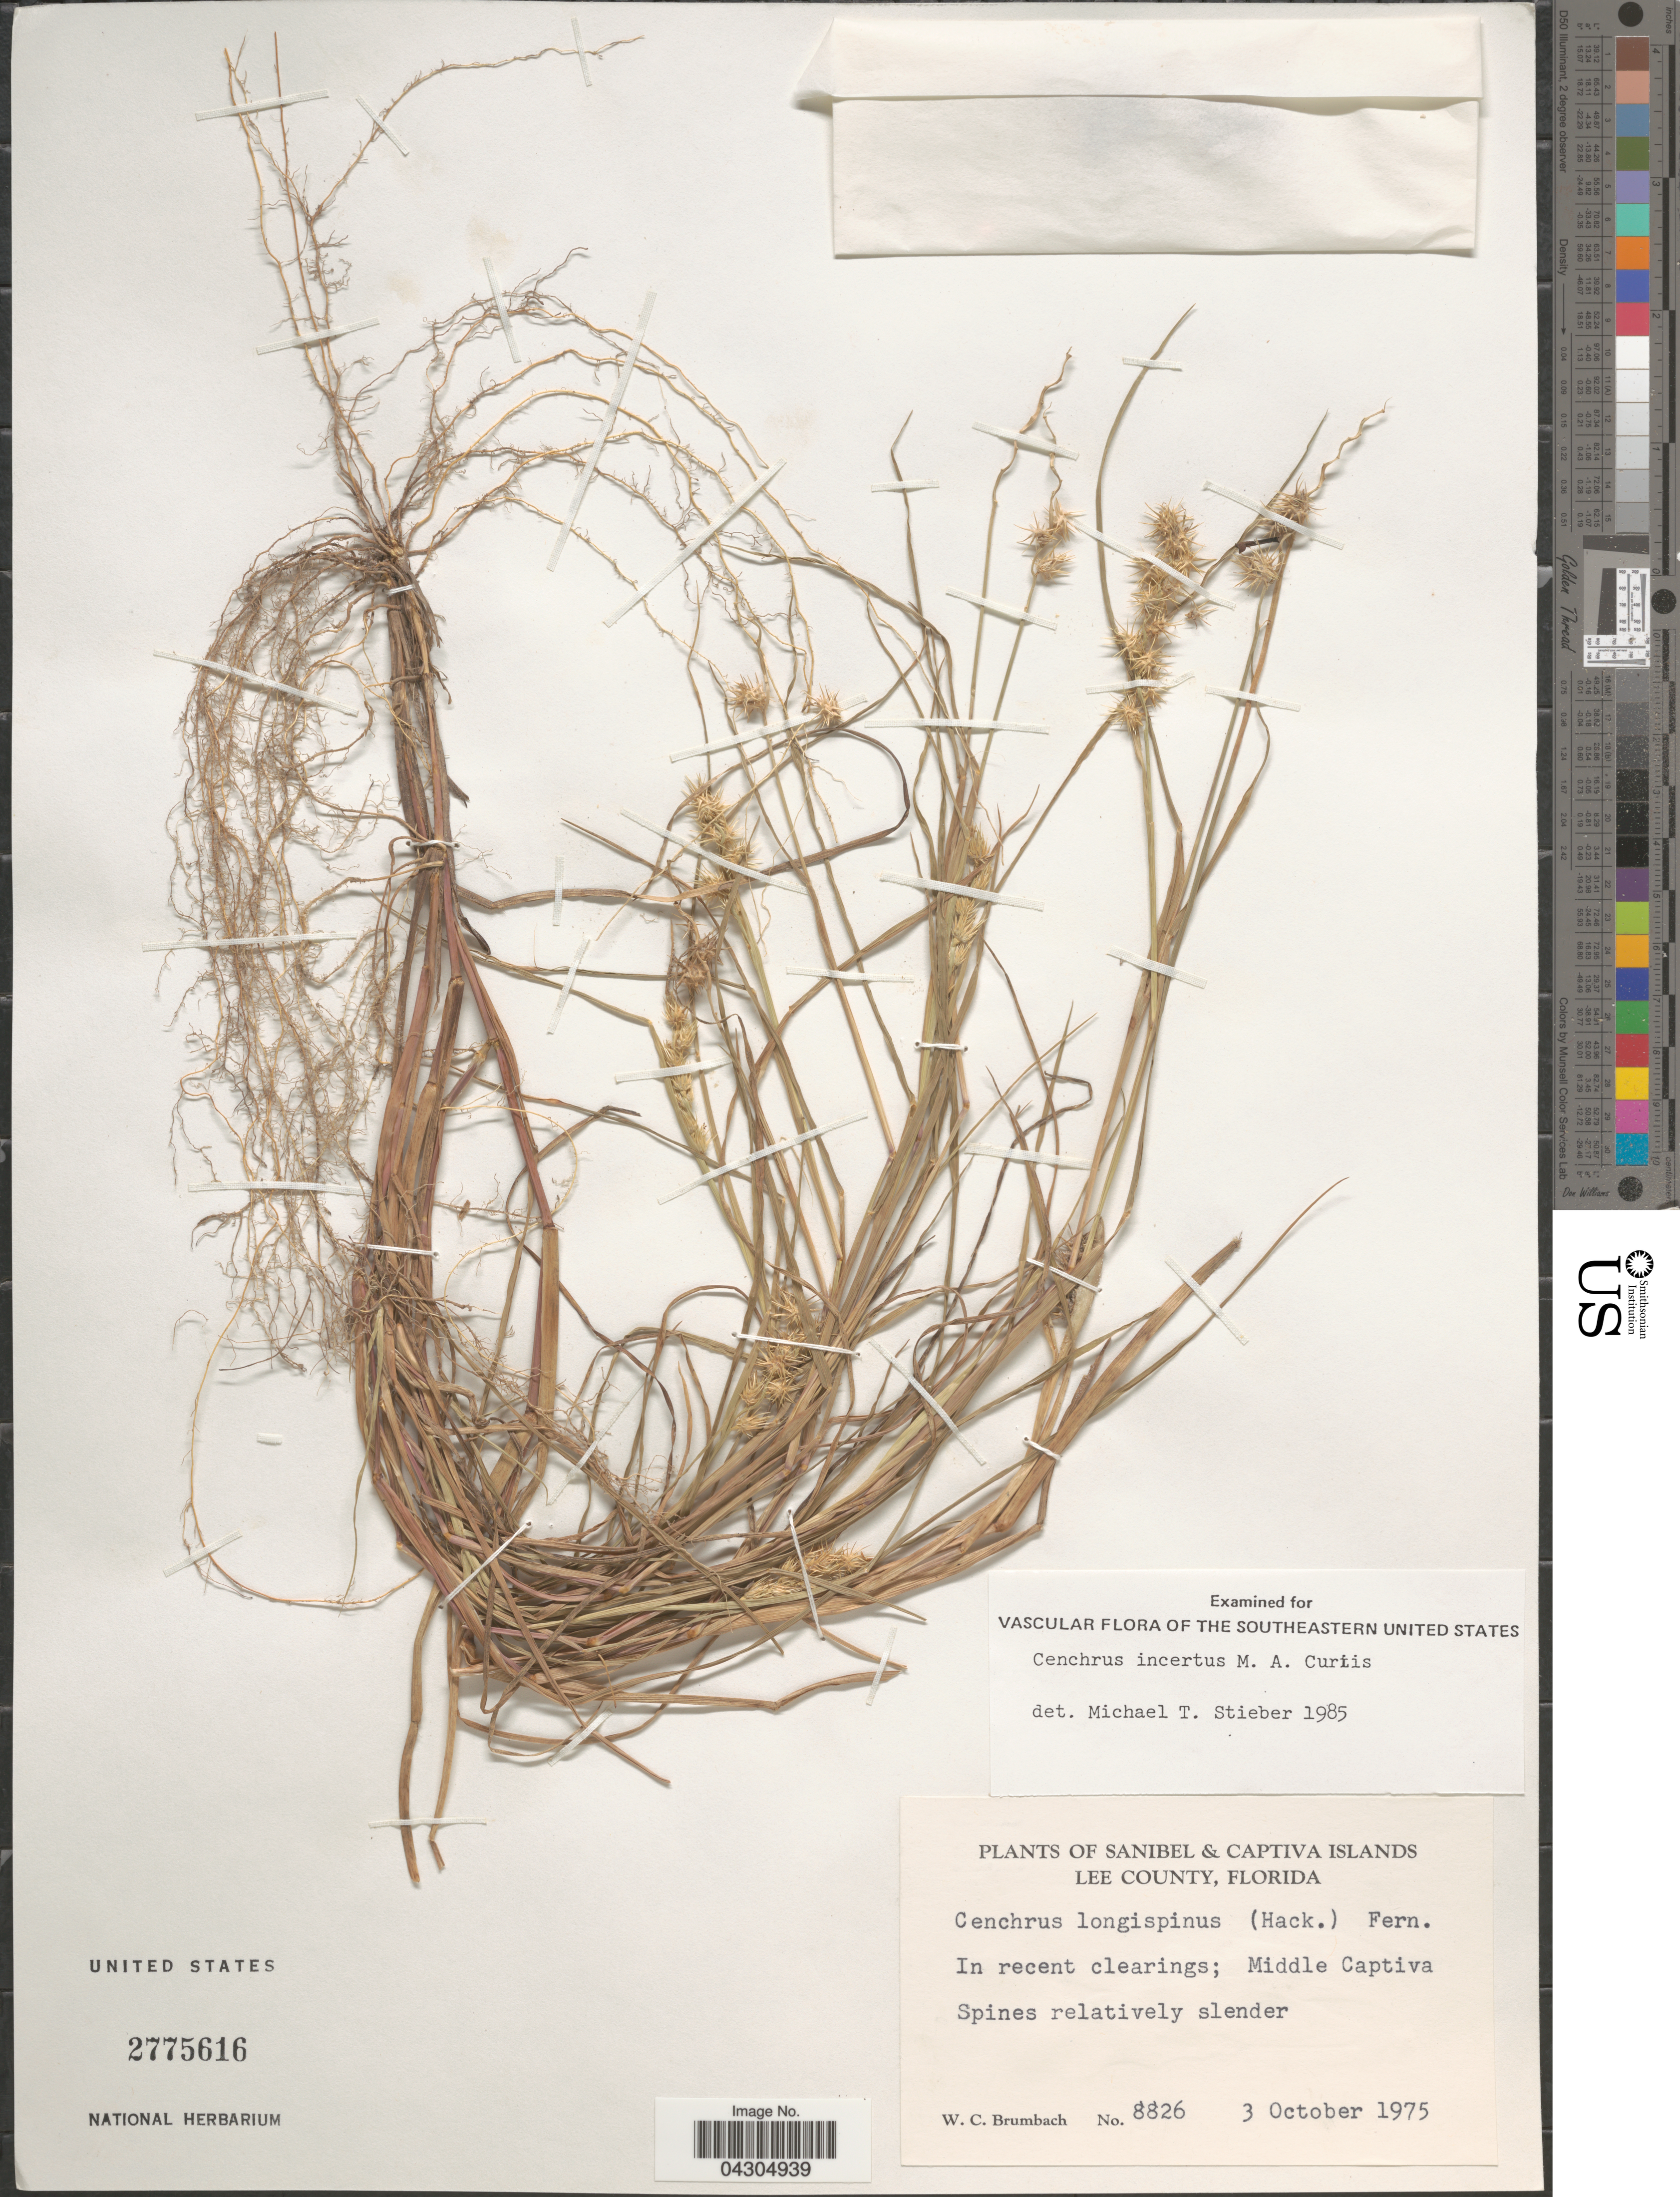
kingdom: Plantae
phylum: Tracheophyta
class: Liliopsida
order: Poales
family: Poaceae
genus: Cenchrus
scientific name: Cenchrus spinifex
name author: Cav.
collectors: W. C. Brumbach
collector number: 8826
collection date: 1975-10-03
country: United States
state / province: Florida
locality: Sanibel & Captiva Island. Lee County. In recent clearings; Middle Captiva Spines relatively slender.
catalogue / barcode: US 2775616